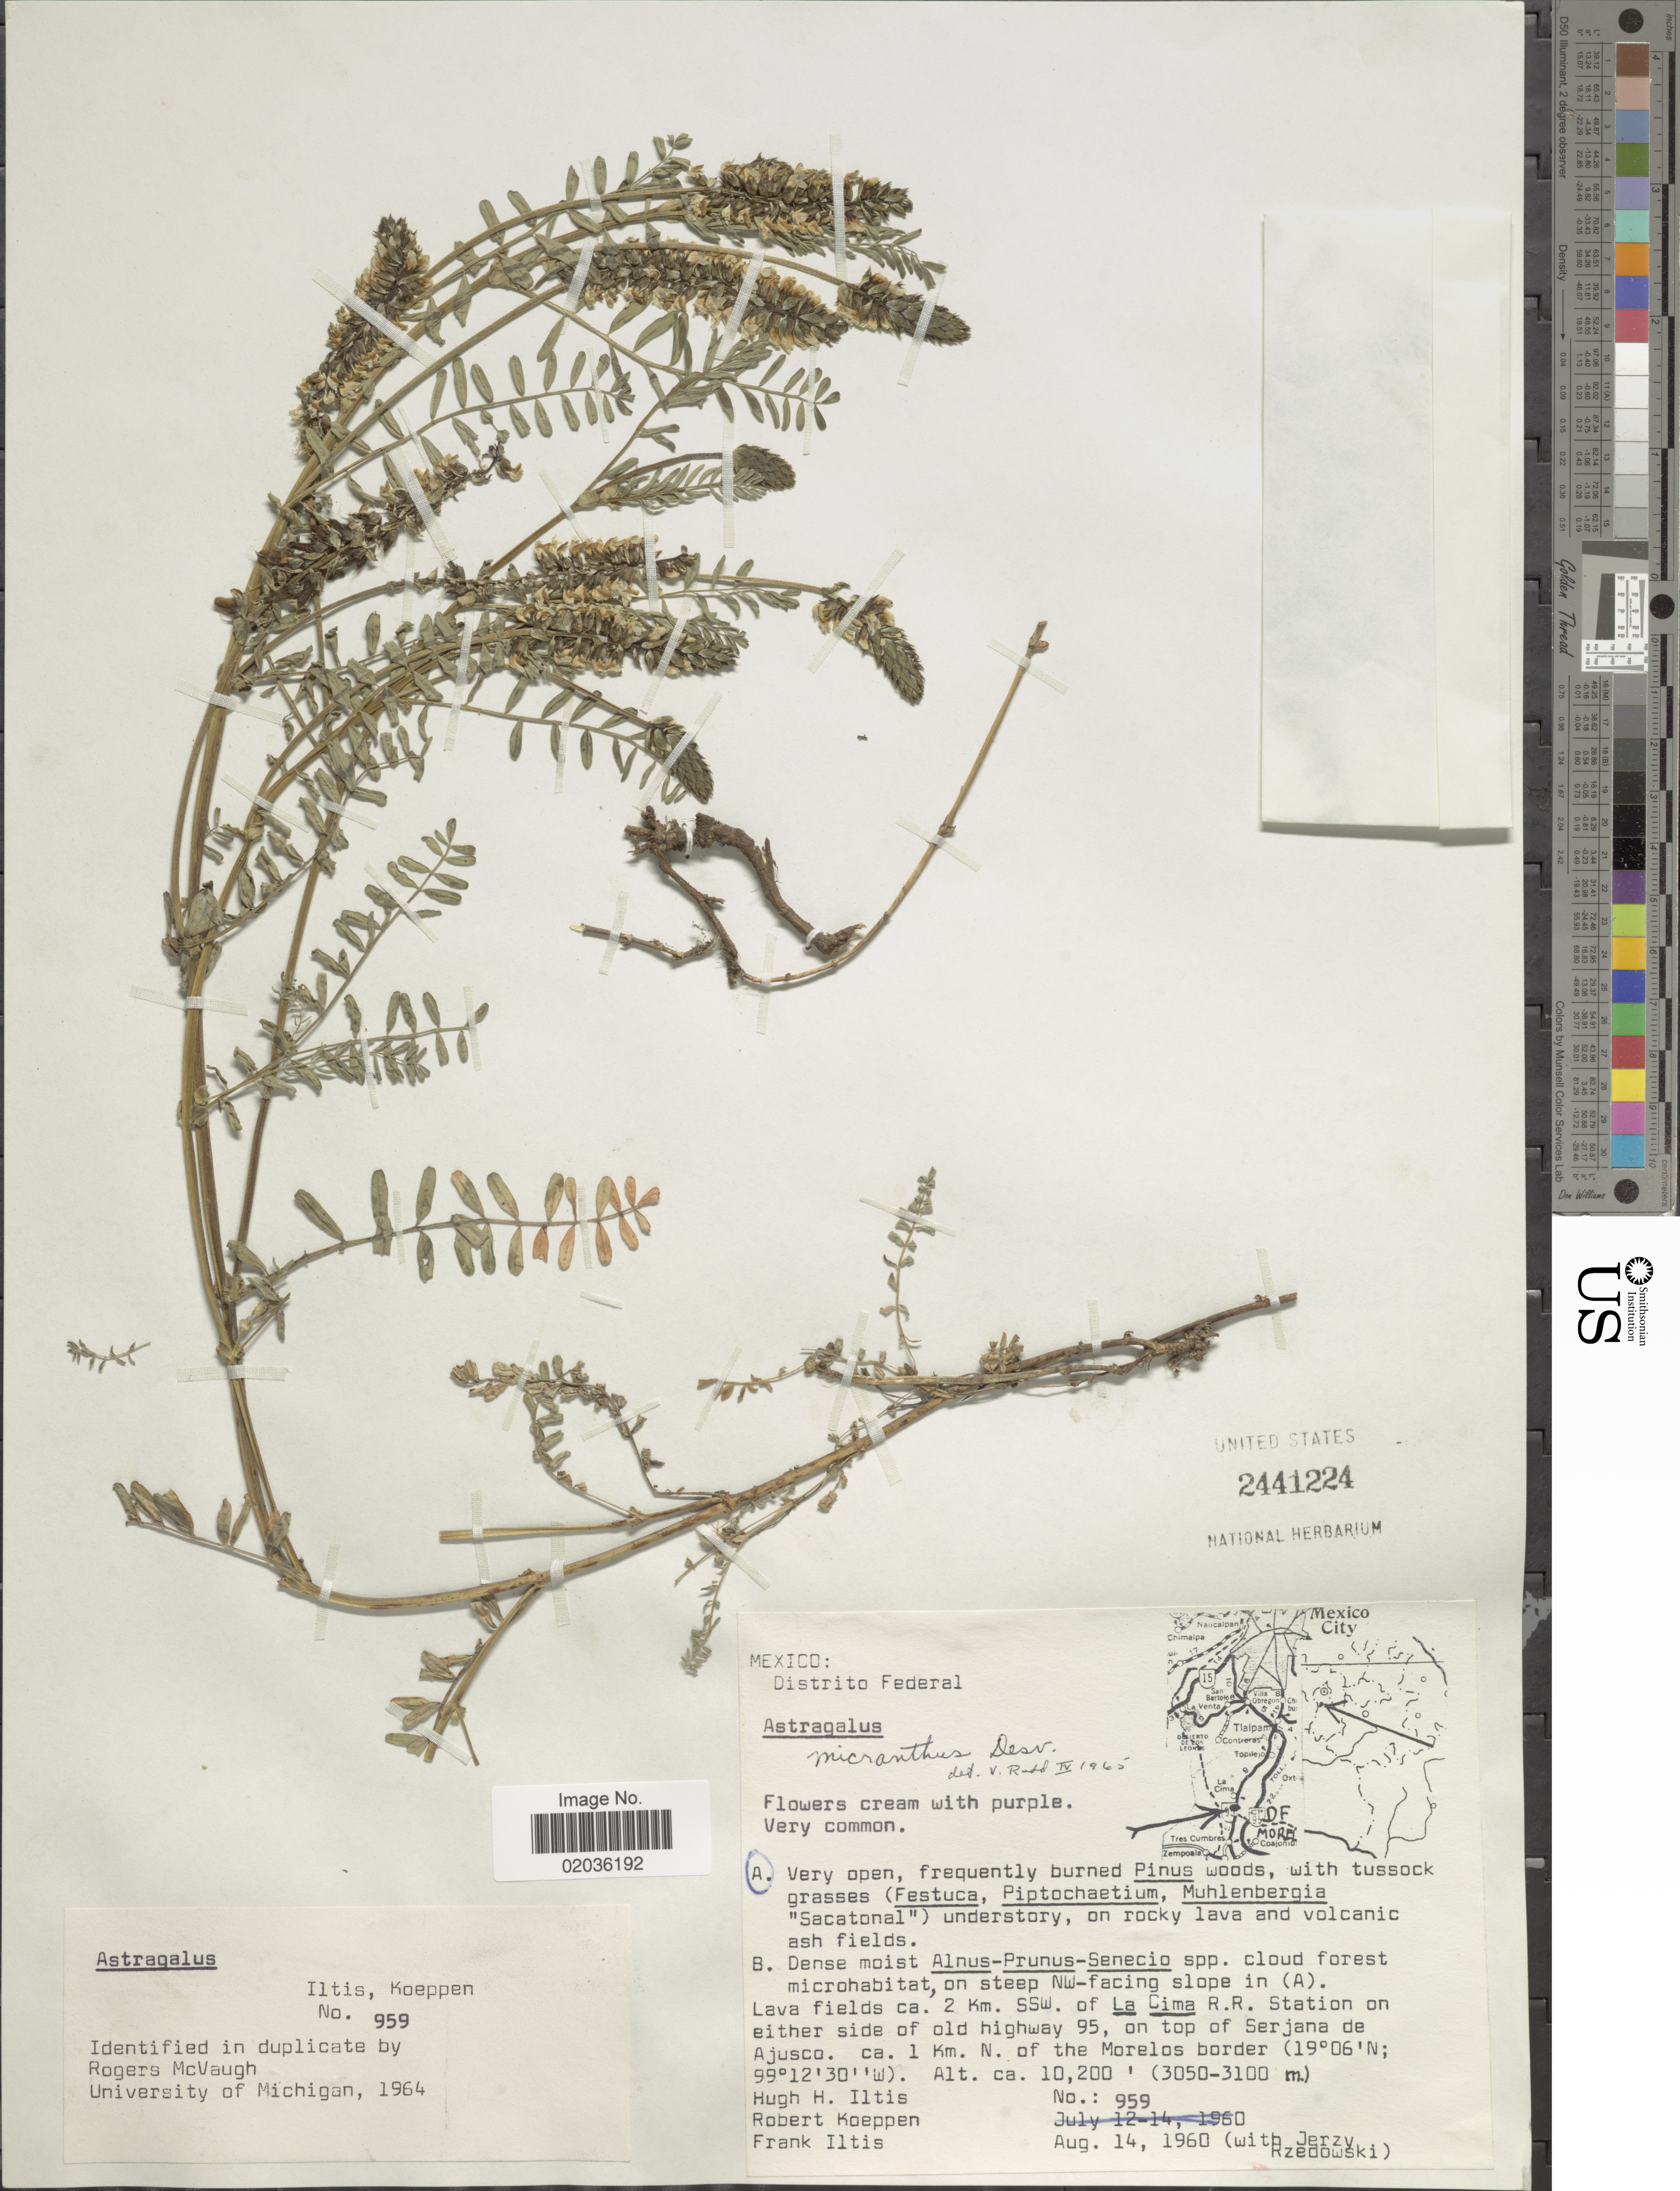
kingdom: Plantae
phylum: Tracheophyta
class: Magnoliopsida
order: Fabales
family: Fabaceae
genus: Astragalus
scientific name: Astragalus micranthus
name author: Desv.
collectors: H. H. Iltis, R. C. Koeppen & F. S. Iltis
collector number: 959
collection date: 1960-08-14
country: Mexico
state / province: Distrito Federal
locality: Lava fields ca. 2 Km SSW of La Cima R.R. Station on either side of old highway 95, on top Serjana de Ajusco. ca 1 Km N of the Morelos border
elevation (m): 3109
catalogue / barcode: US 2441224